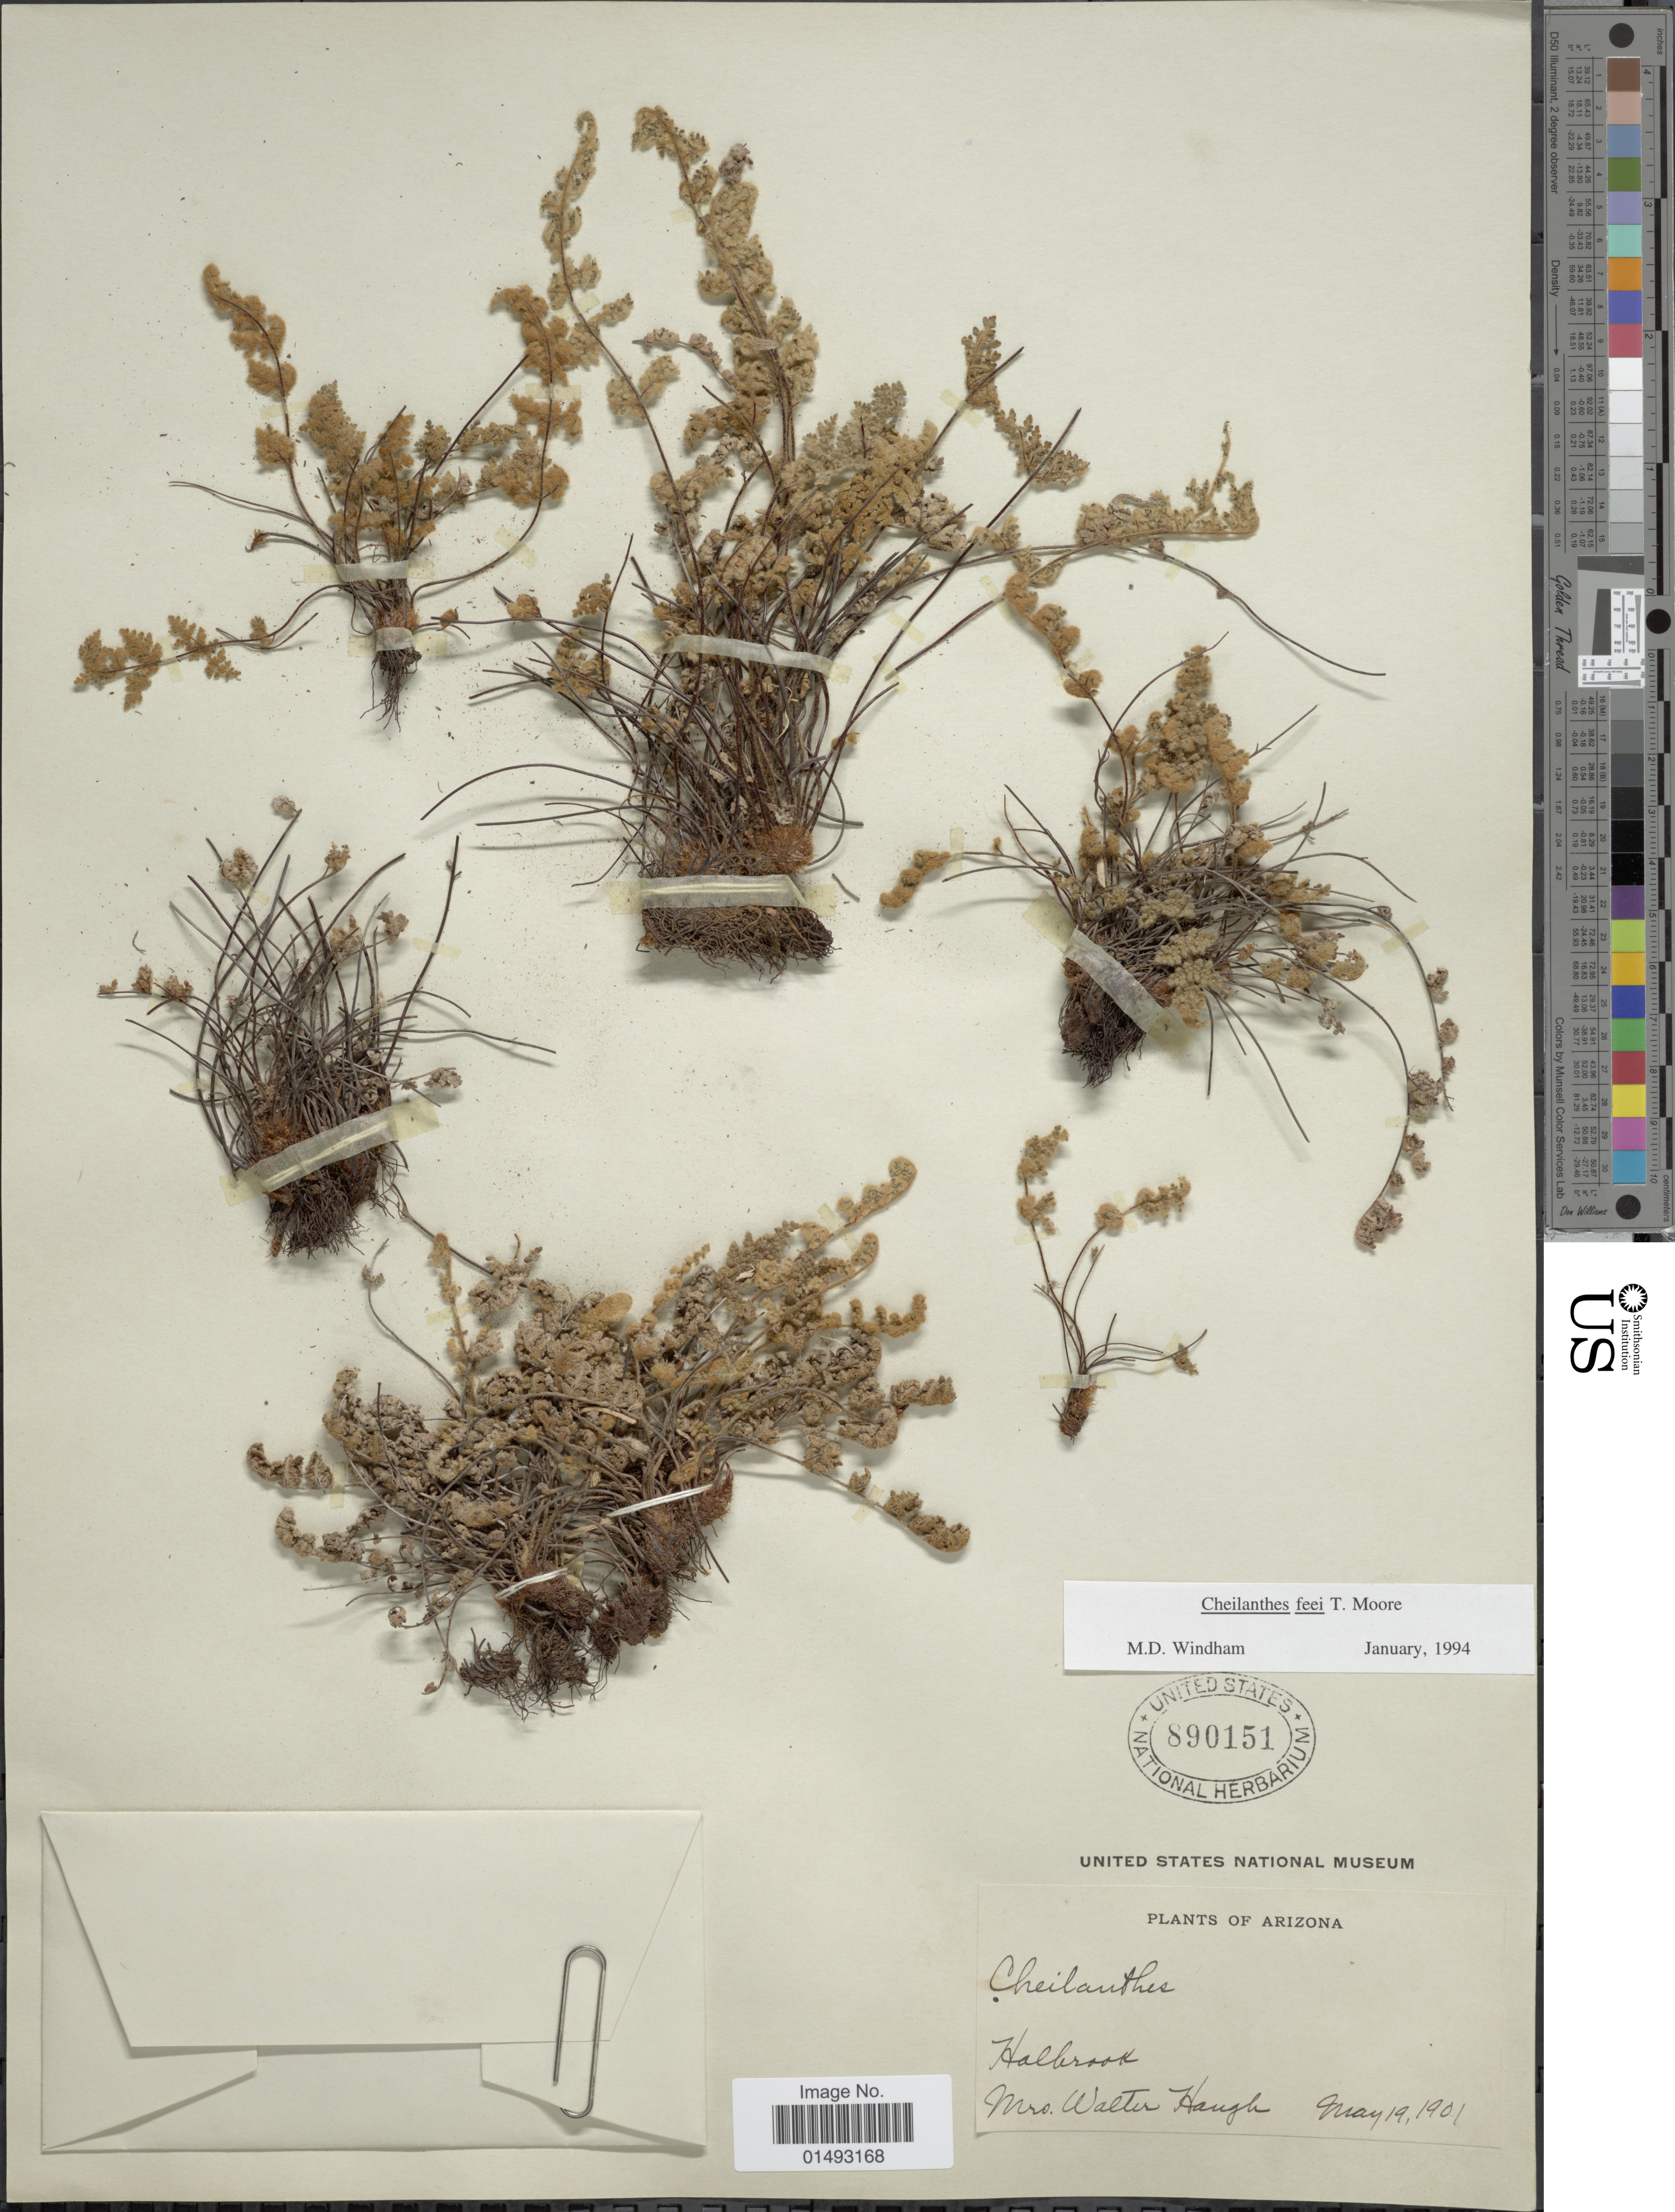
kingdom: Plantae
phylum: Tracheophyta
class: Polypodiopsida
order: Polypodiales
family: Pteridaceae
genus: Myriopteris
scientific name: Myriopteris gracilis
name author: Fée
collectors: Mrs W. Hough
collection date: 1901-05-19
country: United States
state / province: Arizona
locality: Hollbrook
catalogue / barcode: US 890151